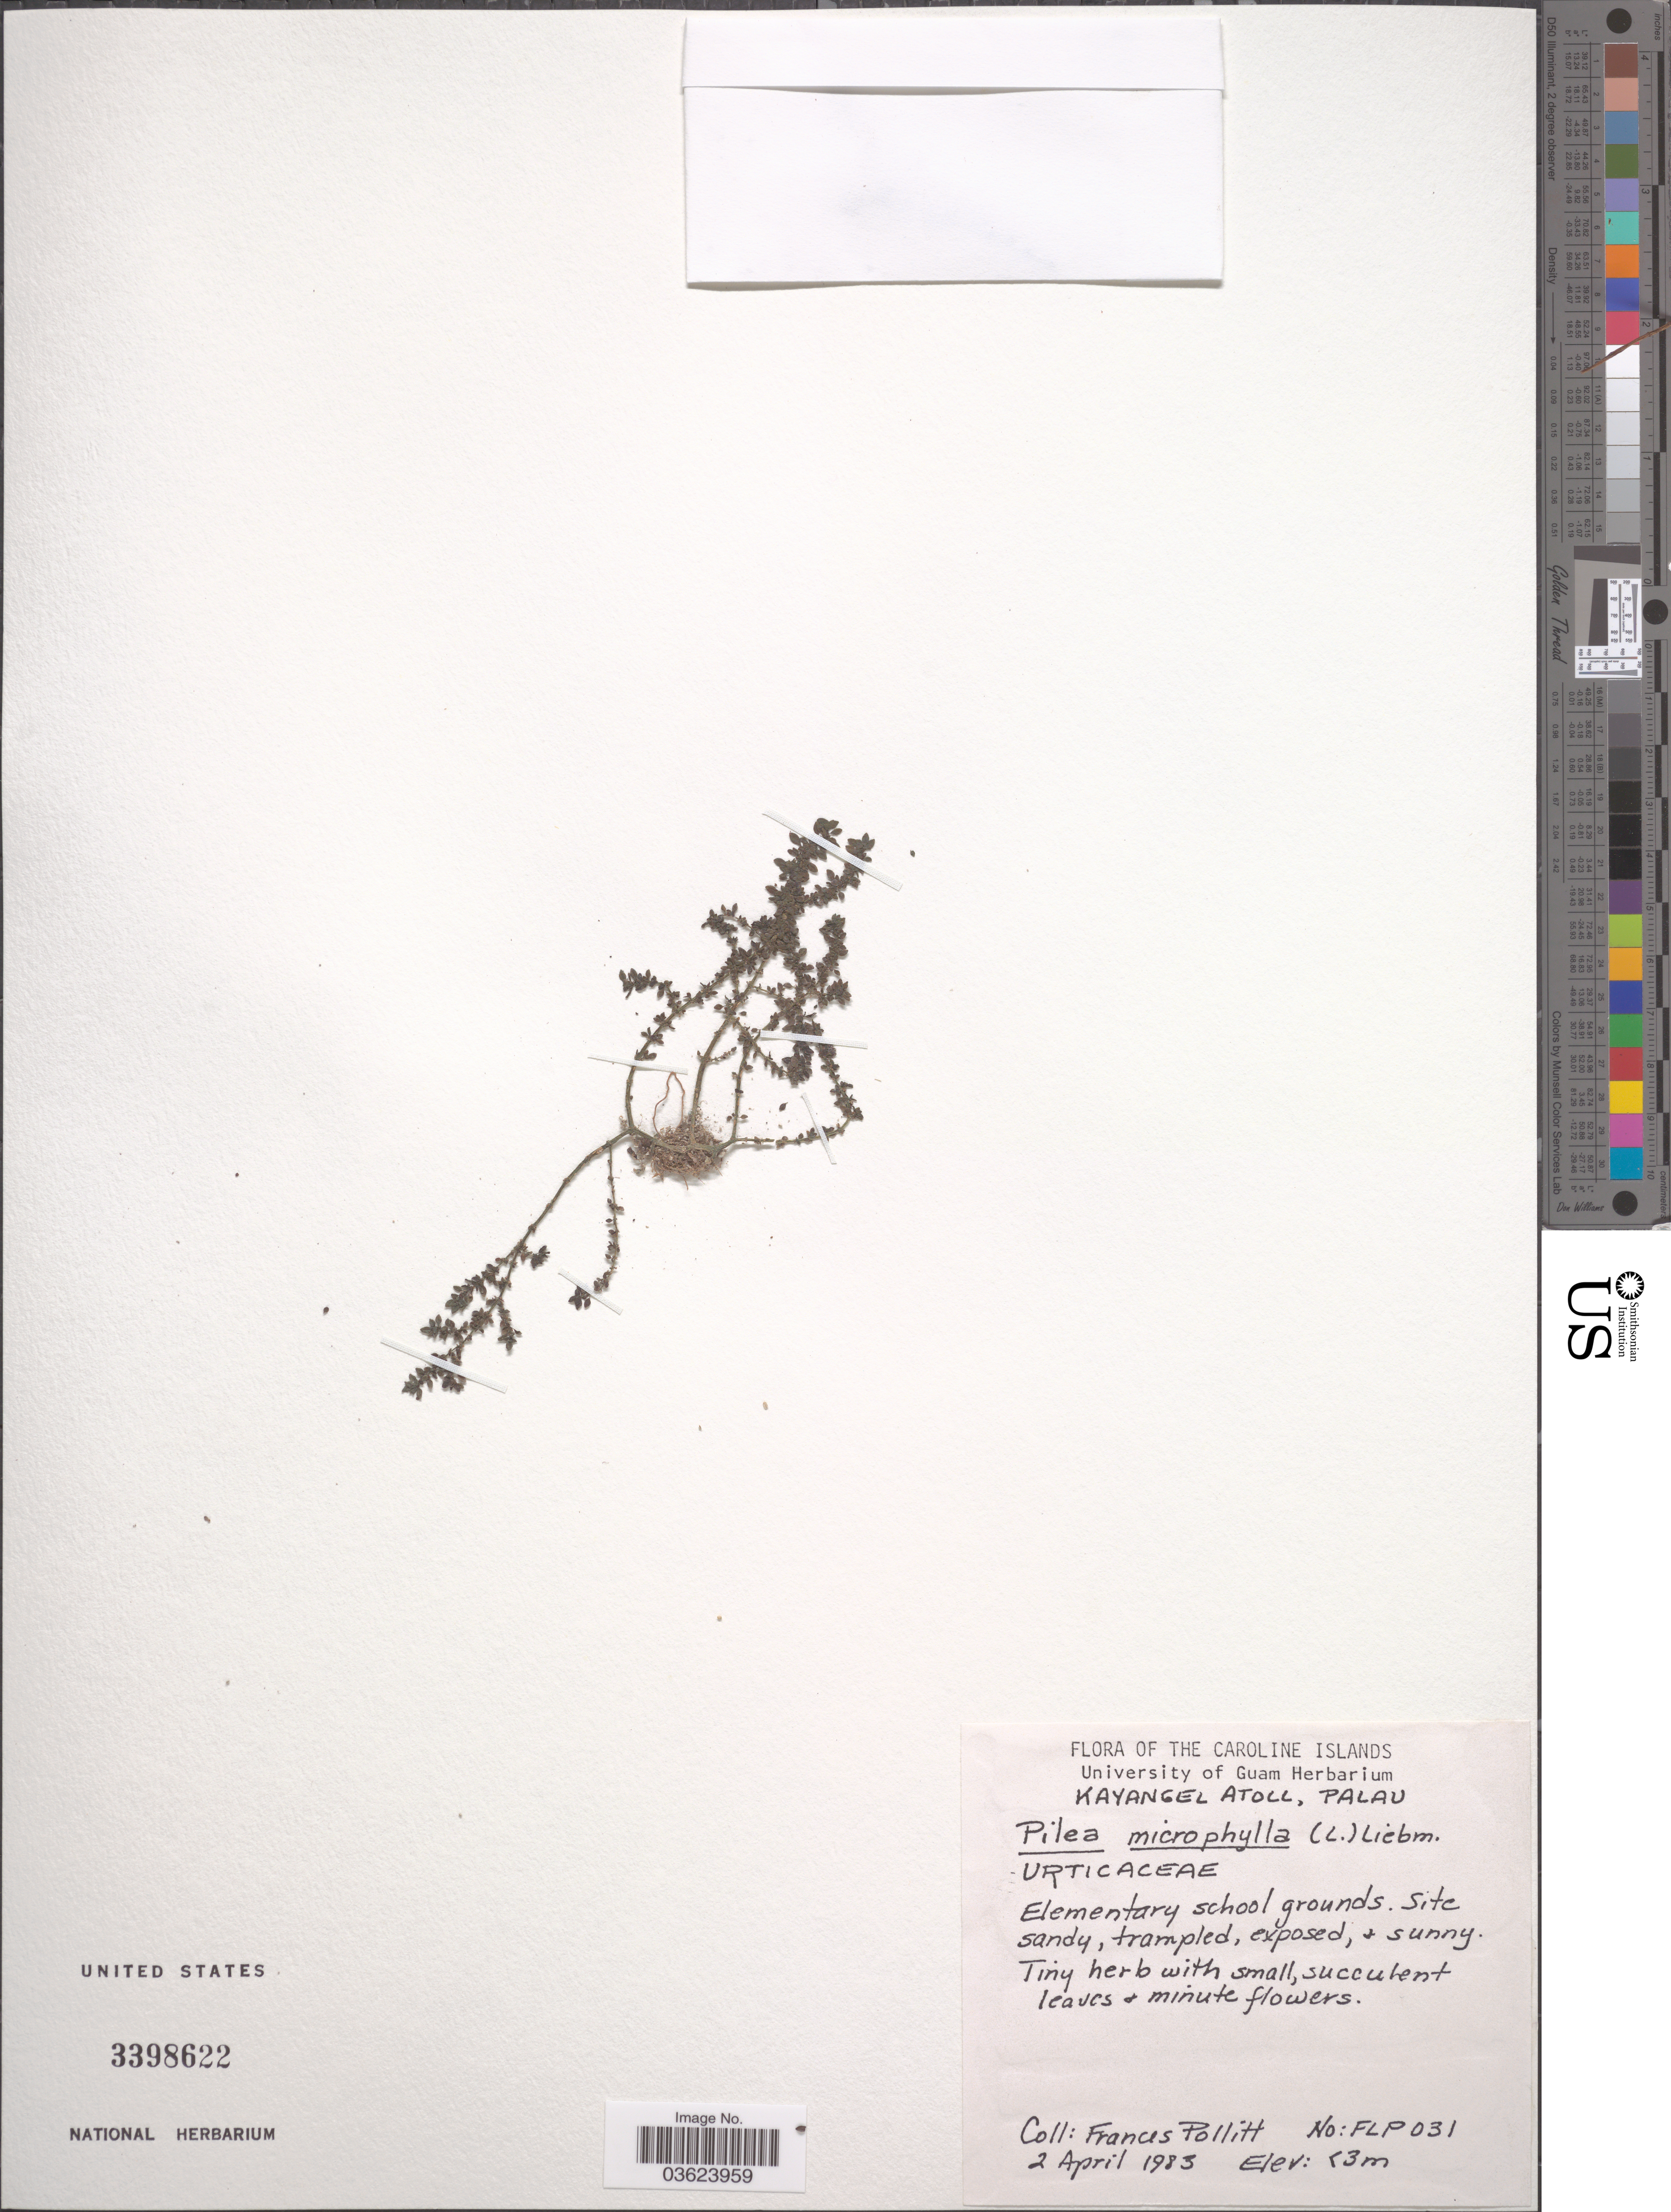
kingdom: Plantae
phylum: Tracheophyta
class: Magnoliopsida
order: Rosales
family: Urticaceae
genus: Pilea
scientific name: Pilea microphylla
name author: (L.) Liebm.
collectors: F. Pollitt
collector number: FLP031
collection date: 1983-04-02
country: Palau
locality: The Caroline Islands. Kayangel Atoll, Palau. Elementary school grounds.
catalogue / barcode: US 3398622